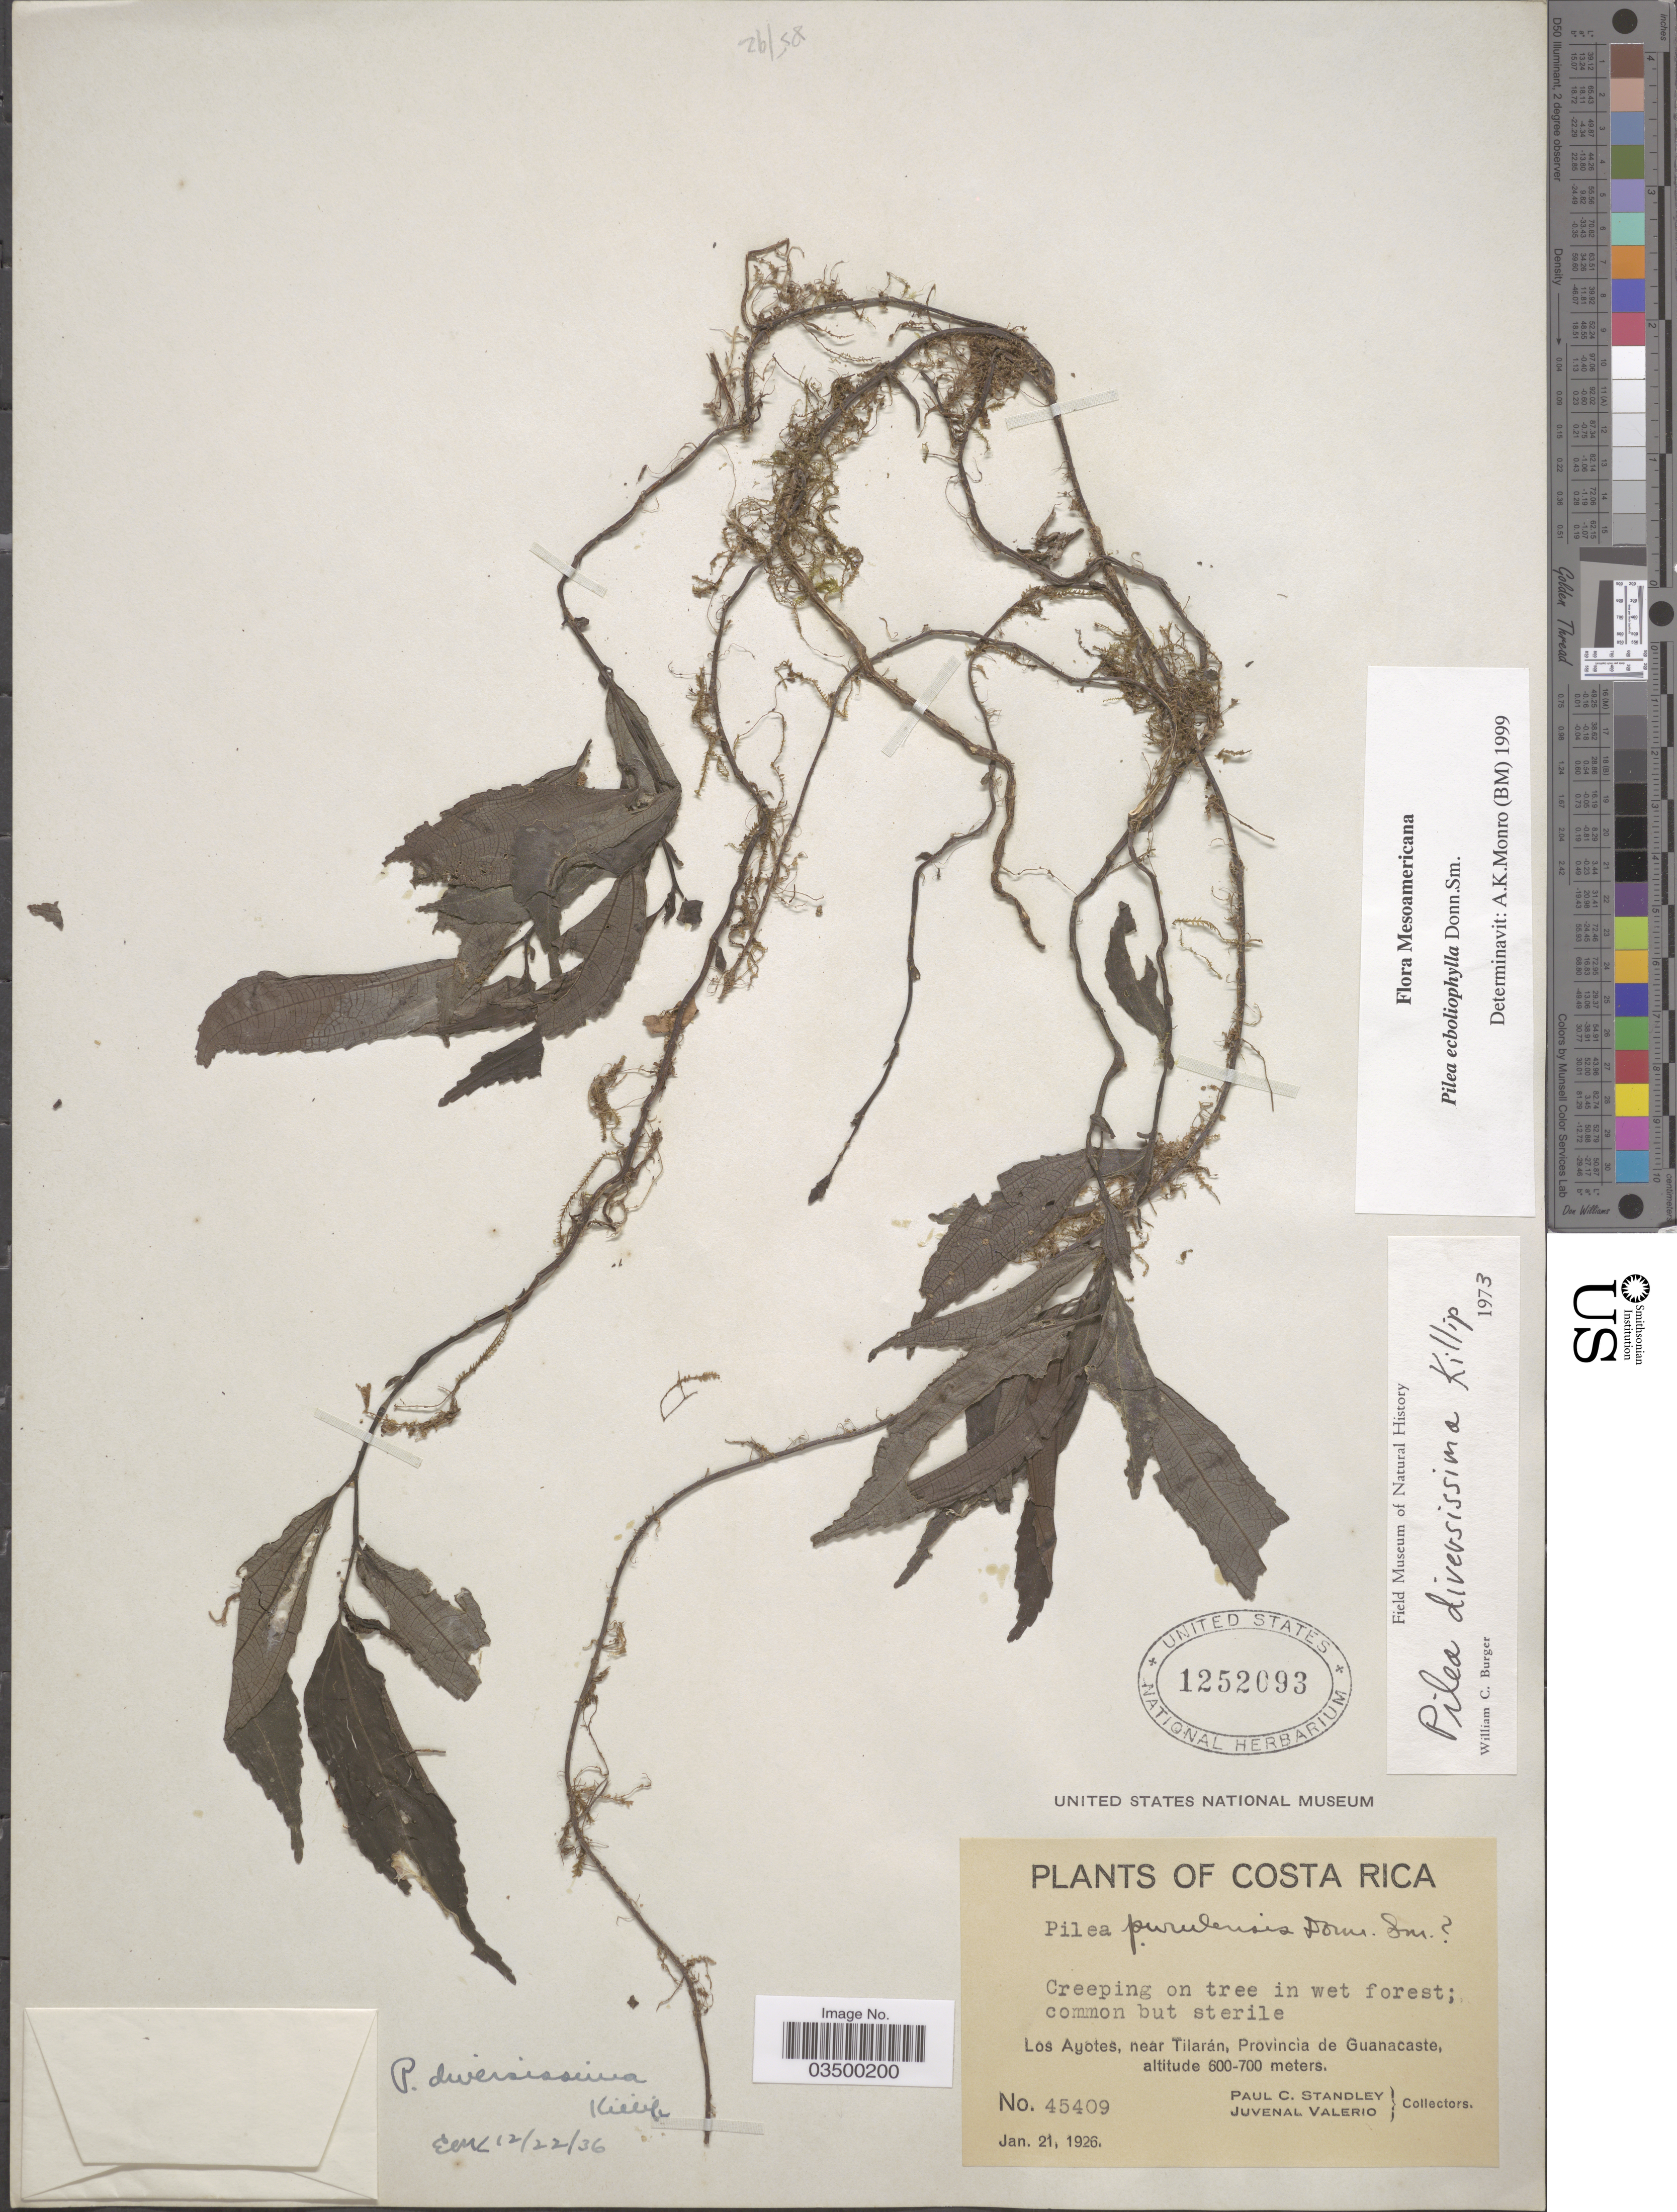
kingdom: Plantae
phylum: Tracheophyta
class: Magnoliopsida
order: Rosales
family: Urticaceae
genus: Pilea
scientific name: Pilea ecbolophylla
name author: Donn. Sm.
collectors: P. C. Standley & J. Valerio R.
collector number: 45409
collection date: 1926-01-21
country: Costa Rica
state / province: Guanacaste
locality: Los Ayotes, near Tilarán.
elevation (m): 600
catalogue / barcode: US 1252093